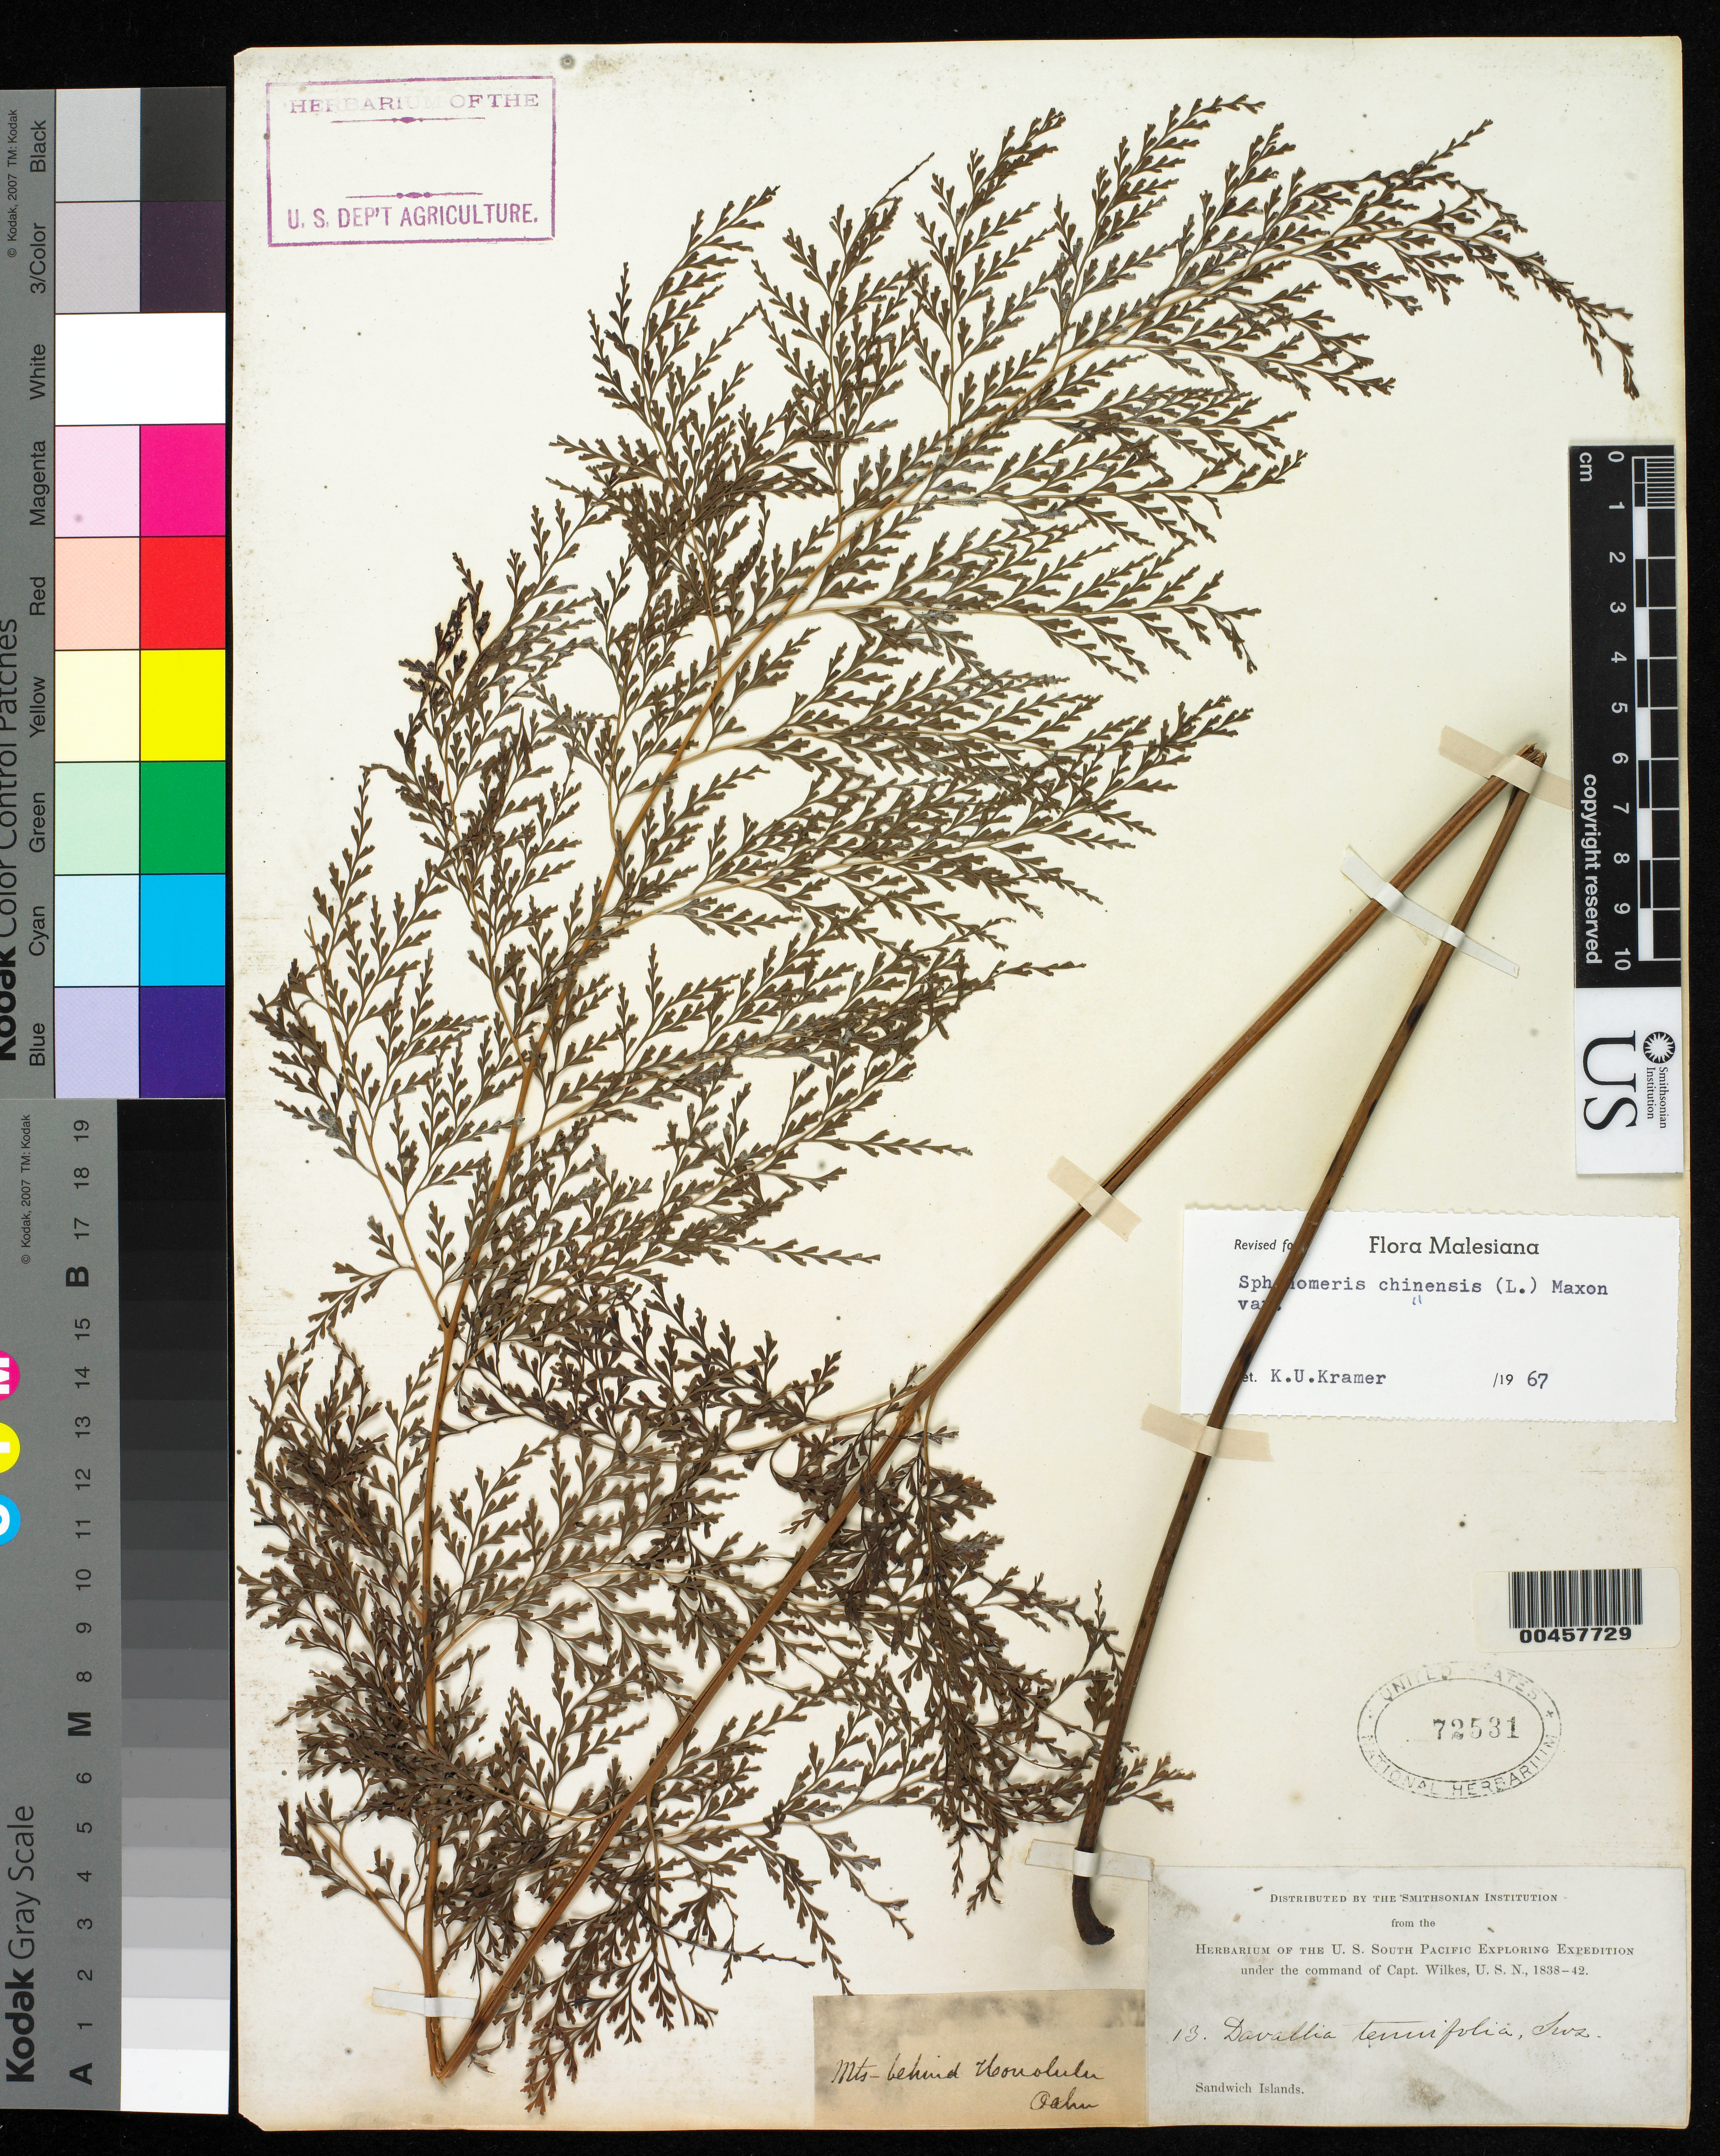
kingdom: Plantae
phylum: Tracheophyta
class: Polypodiopsida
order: Polypodiales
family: Lindsaeaceae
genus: Sphenomeris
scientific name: Sphenomeris chinensis var. chinensis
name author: (L.) Maxon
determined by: Kramer, K. U.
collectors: Wilkes Explor. Exped.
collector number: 13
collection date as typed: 1838 to -- --- 1842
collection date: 1838/1842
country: United States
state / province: Hawaii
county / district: Honolulu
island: Oahu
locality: Mts. behind Honolulu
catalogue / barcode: US 72531